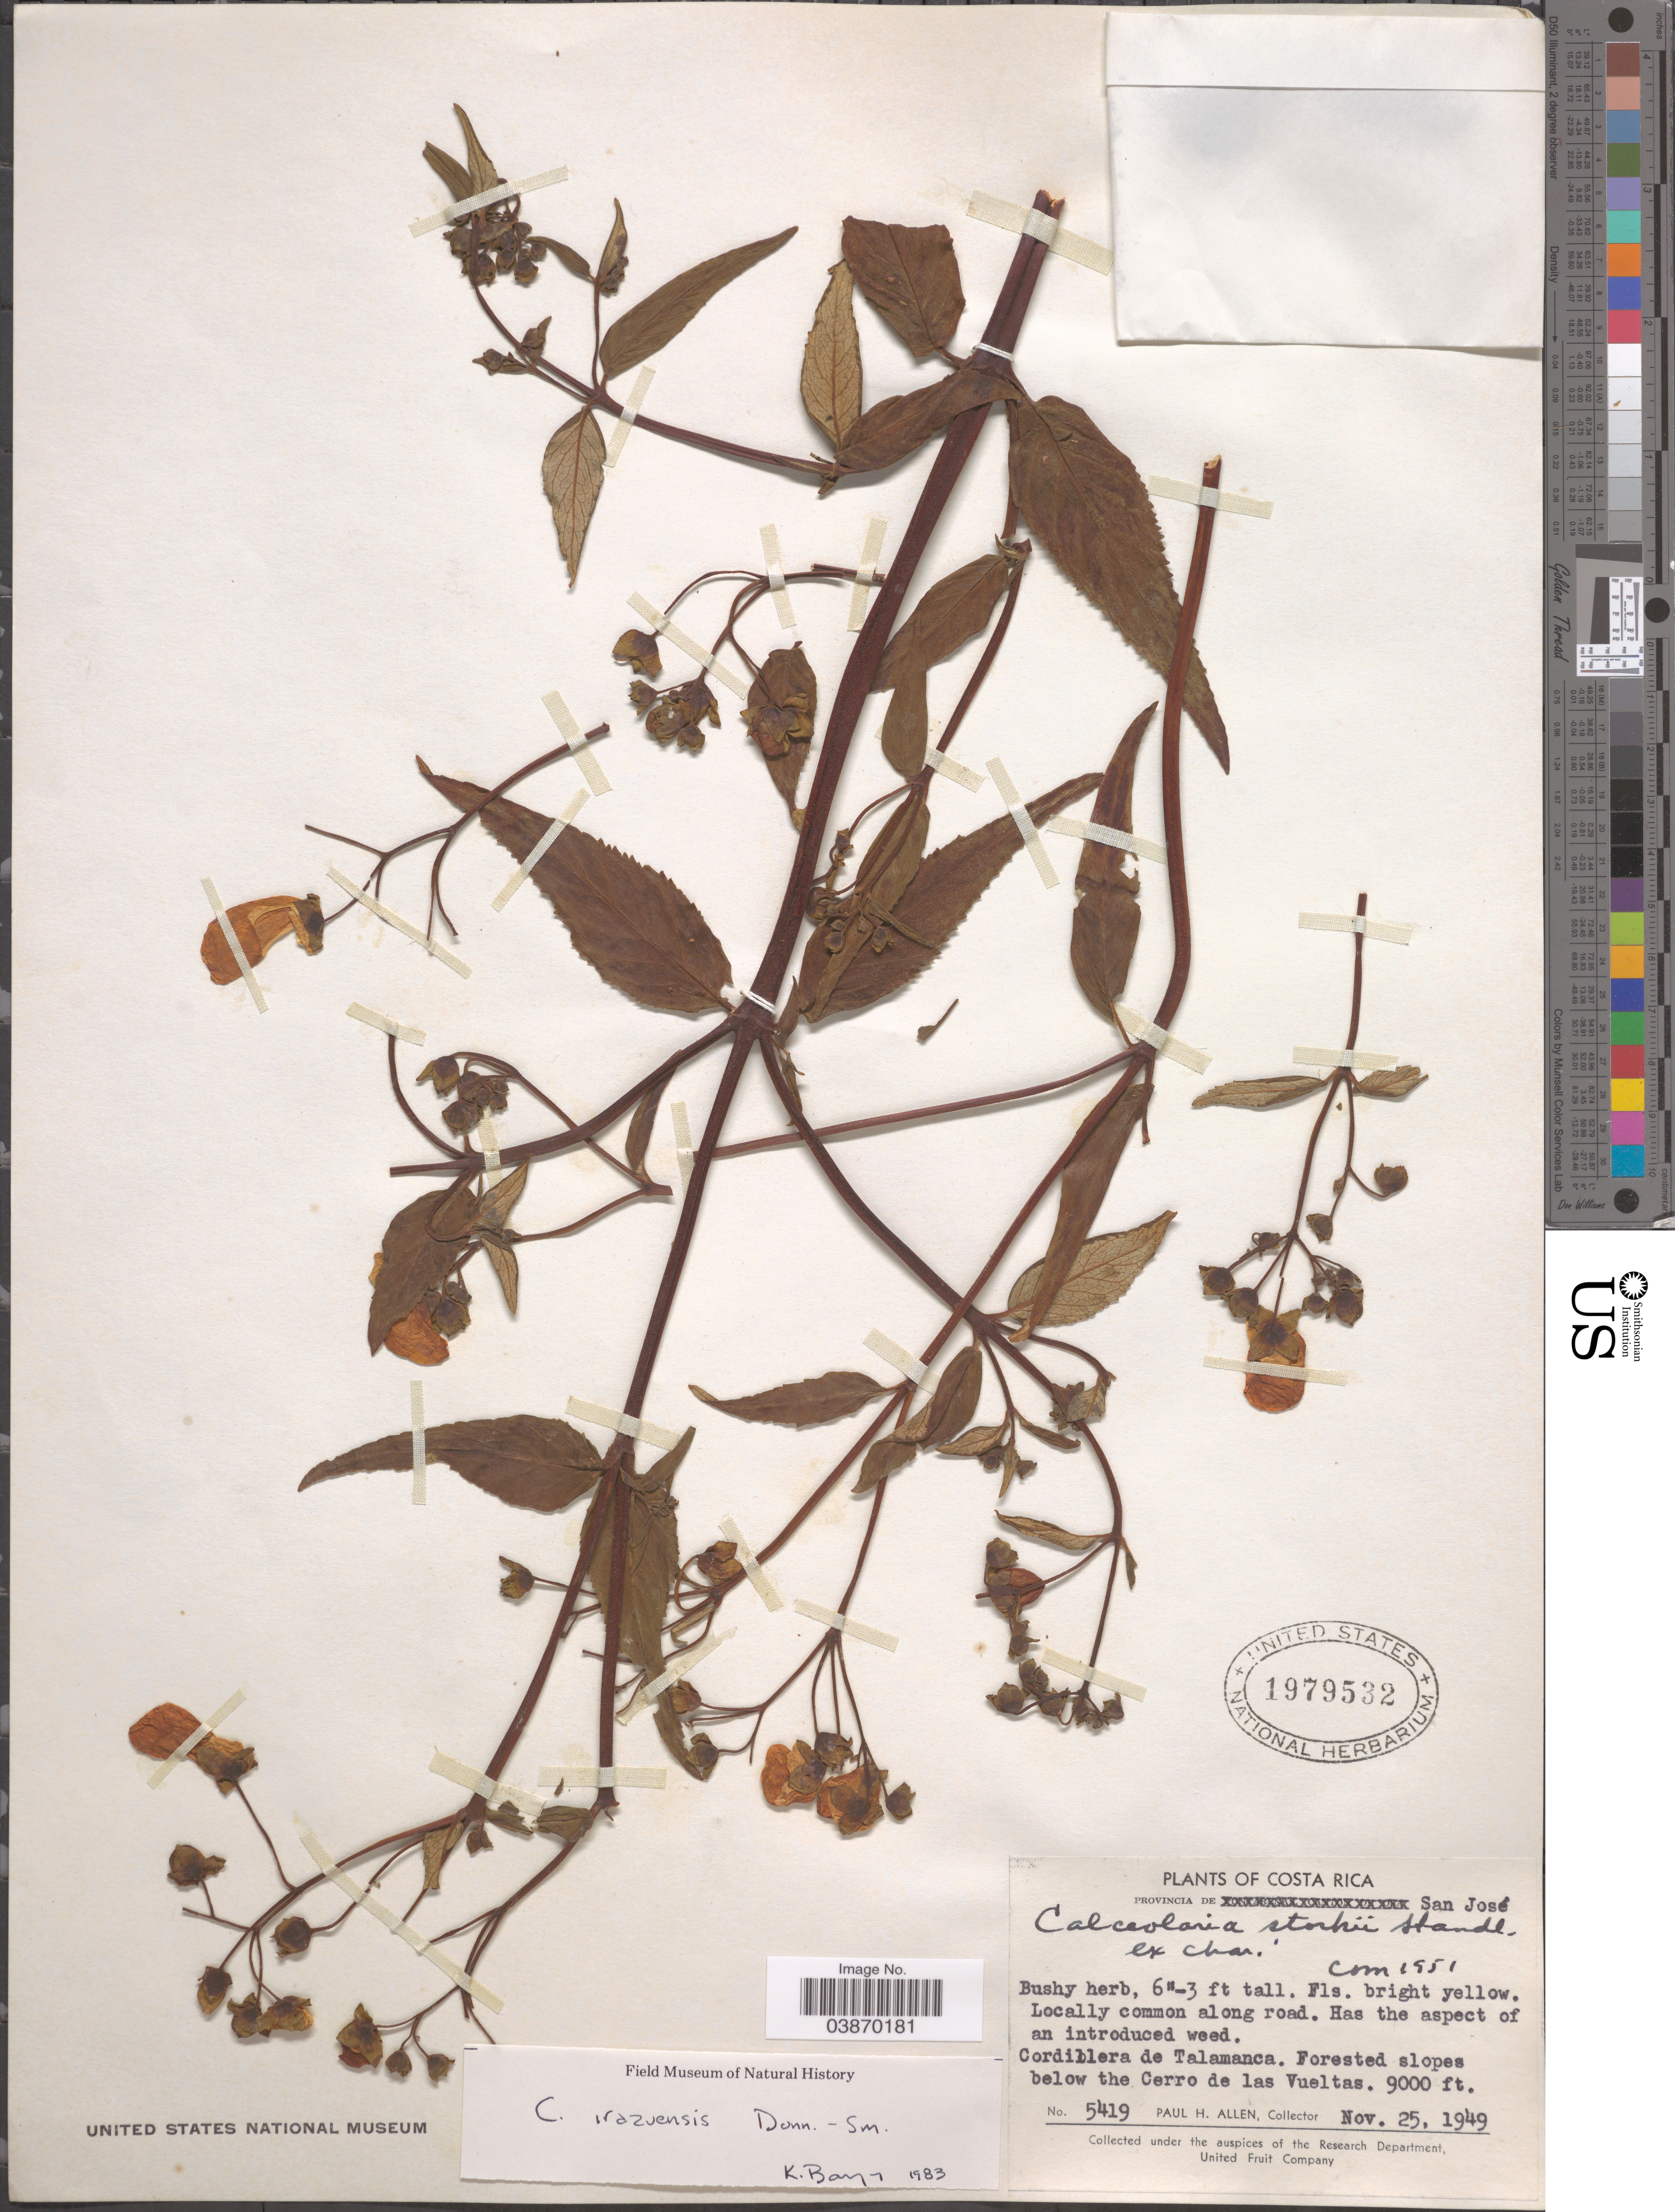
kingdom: Plantae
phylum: Tracheophyta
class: Magnoliopsida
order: Lamiales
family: Calceolariaceae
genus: Calceolaria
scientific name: Calceolaria irazuensis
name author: Donn. Sm.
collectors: P. H. Allen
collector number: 5419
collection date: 1949-11-25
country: Costa Rica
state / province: San José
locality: Cordillera de Talamanca. Forested slopes below the Cerro de las Vueltas.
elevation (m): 2743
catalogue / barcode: US 1979532